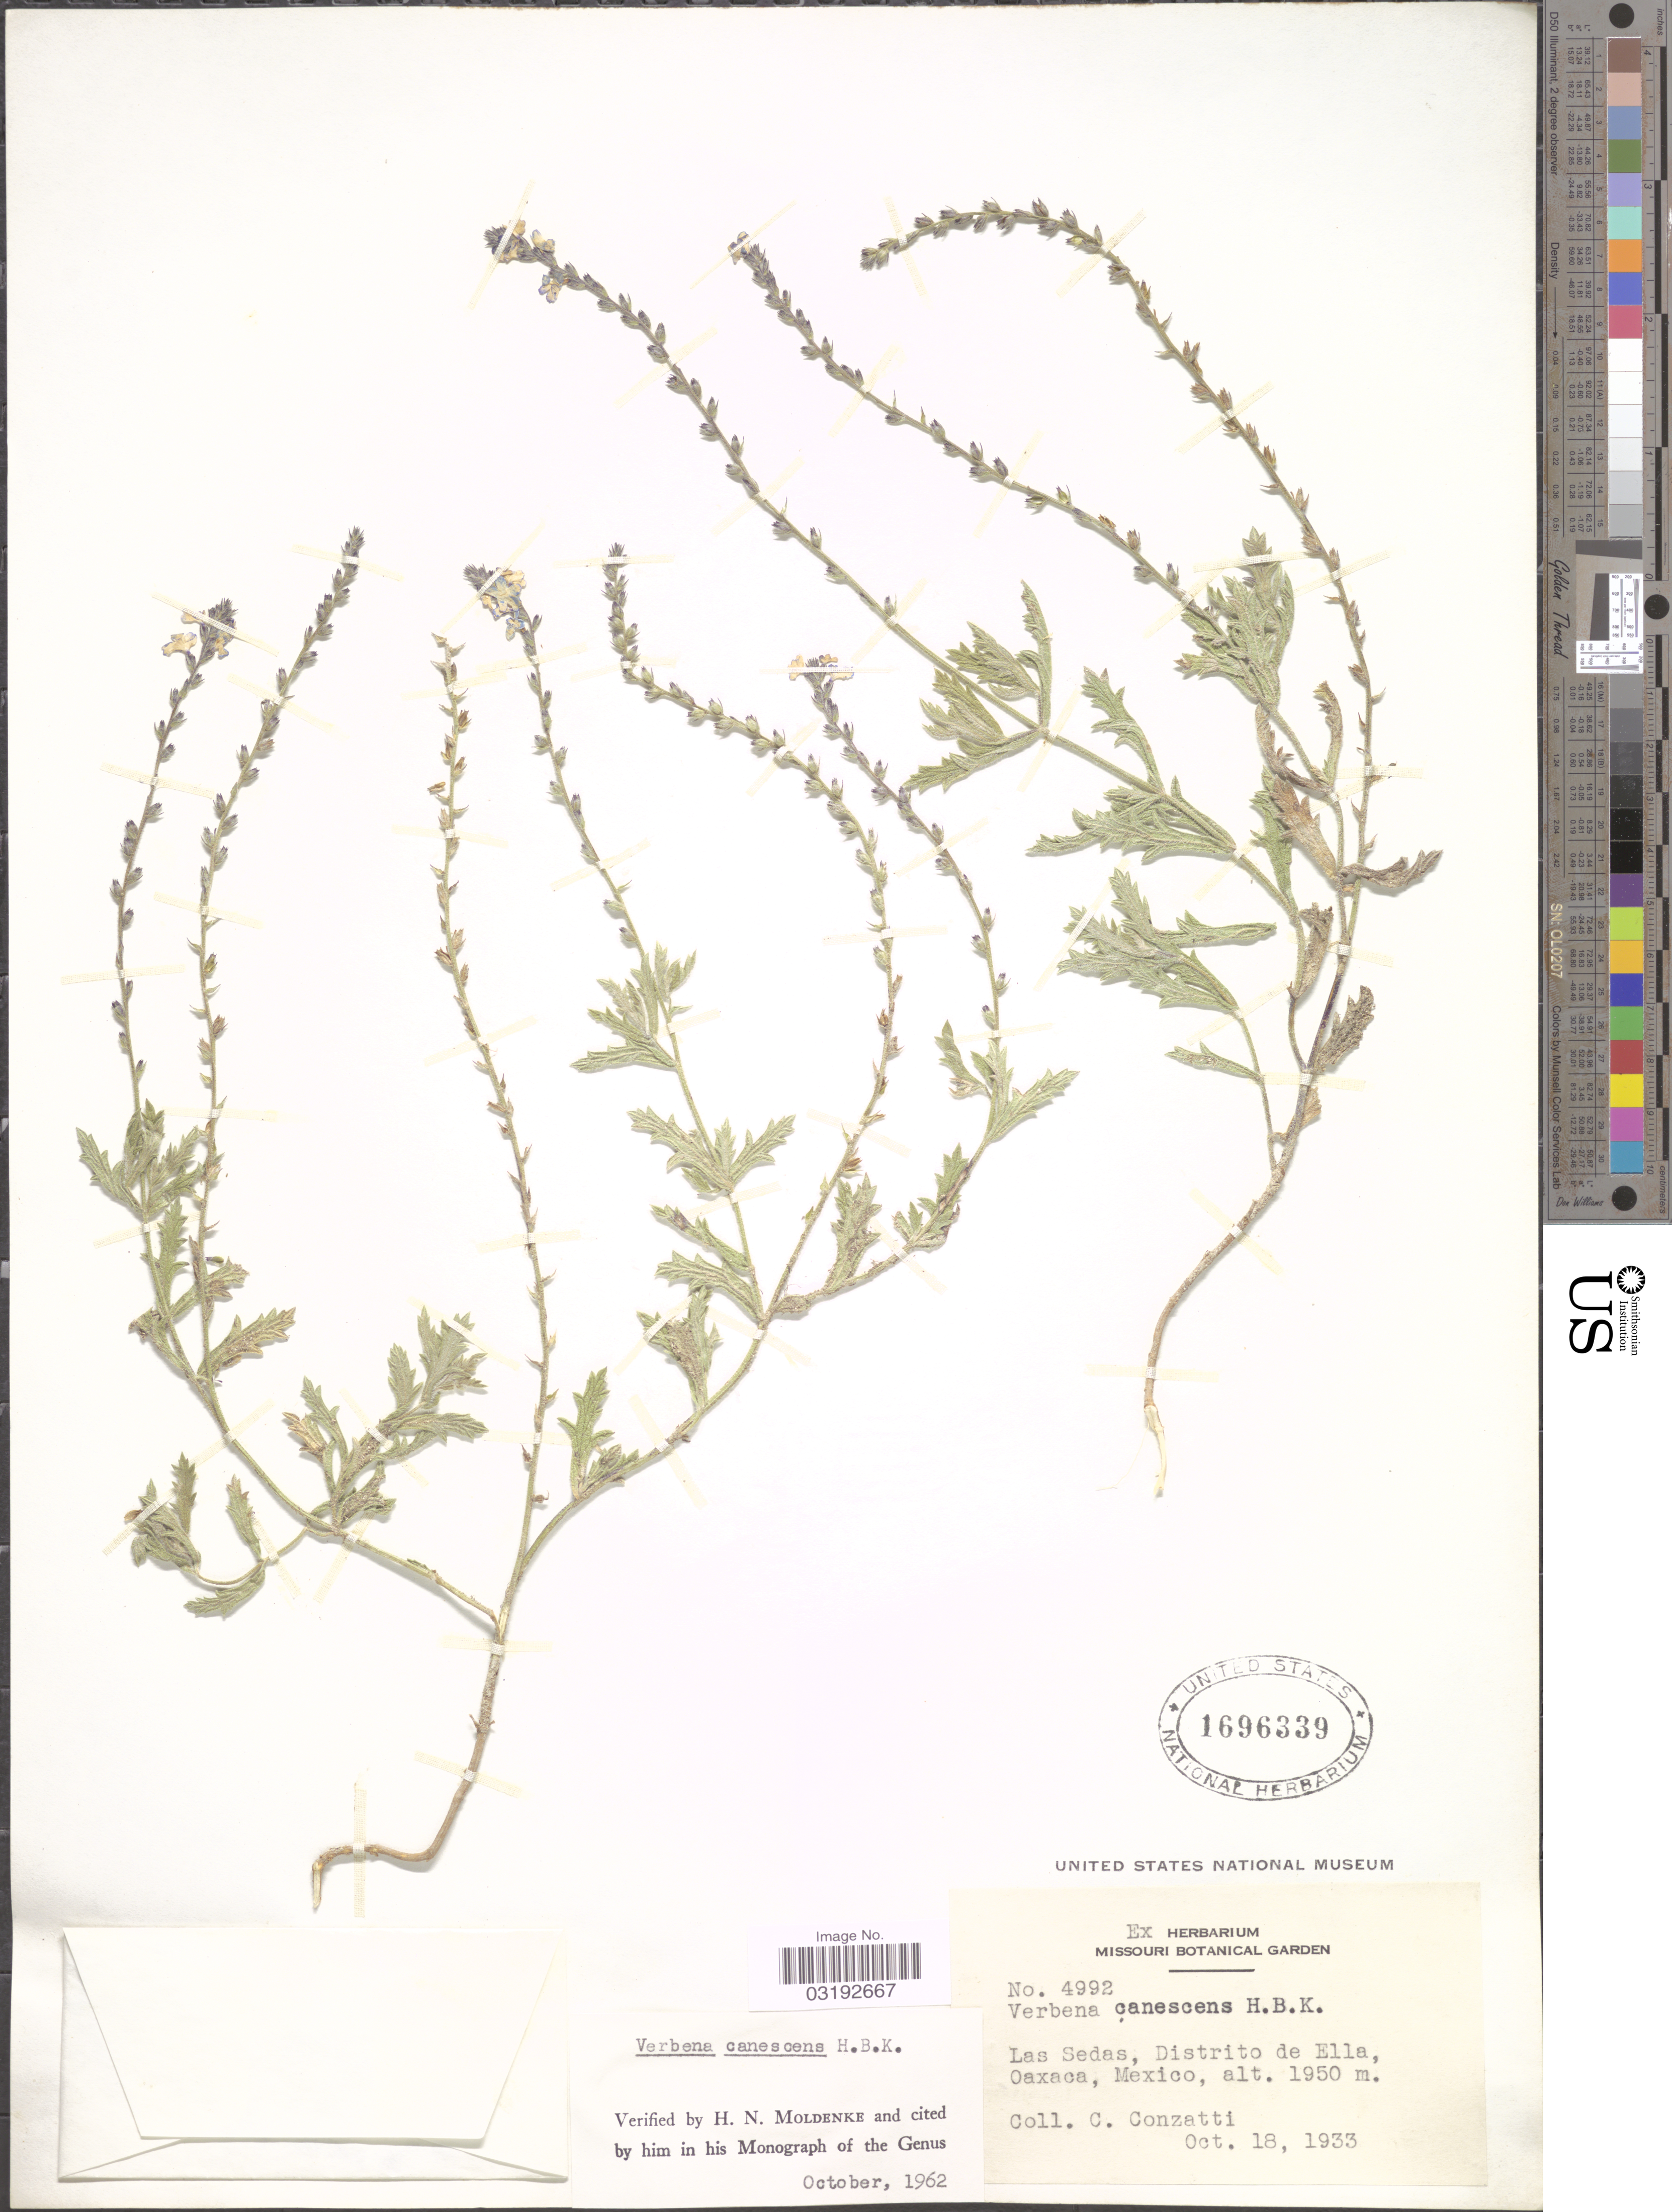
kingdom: Plantae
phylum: Tracheophyta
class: Magnoliopsida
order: Lamiales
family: Verbenaceae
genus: Verbena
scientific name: Verbena canescens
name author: Kunth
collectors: C. Conzatti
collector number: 4992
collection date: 1933-10-18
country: Mexico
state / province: Oaxaca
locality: Las Sedas, Distrito de Ella.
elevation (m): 1950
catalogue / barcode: US 1696339